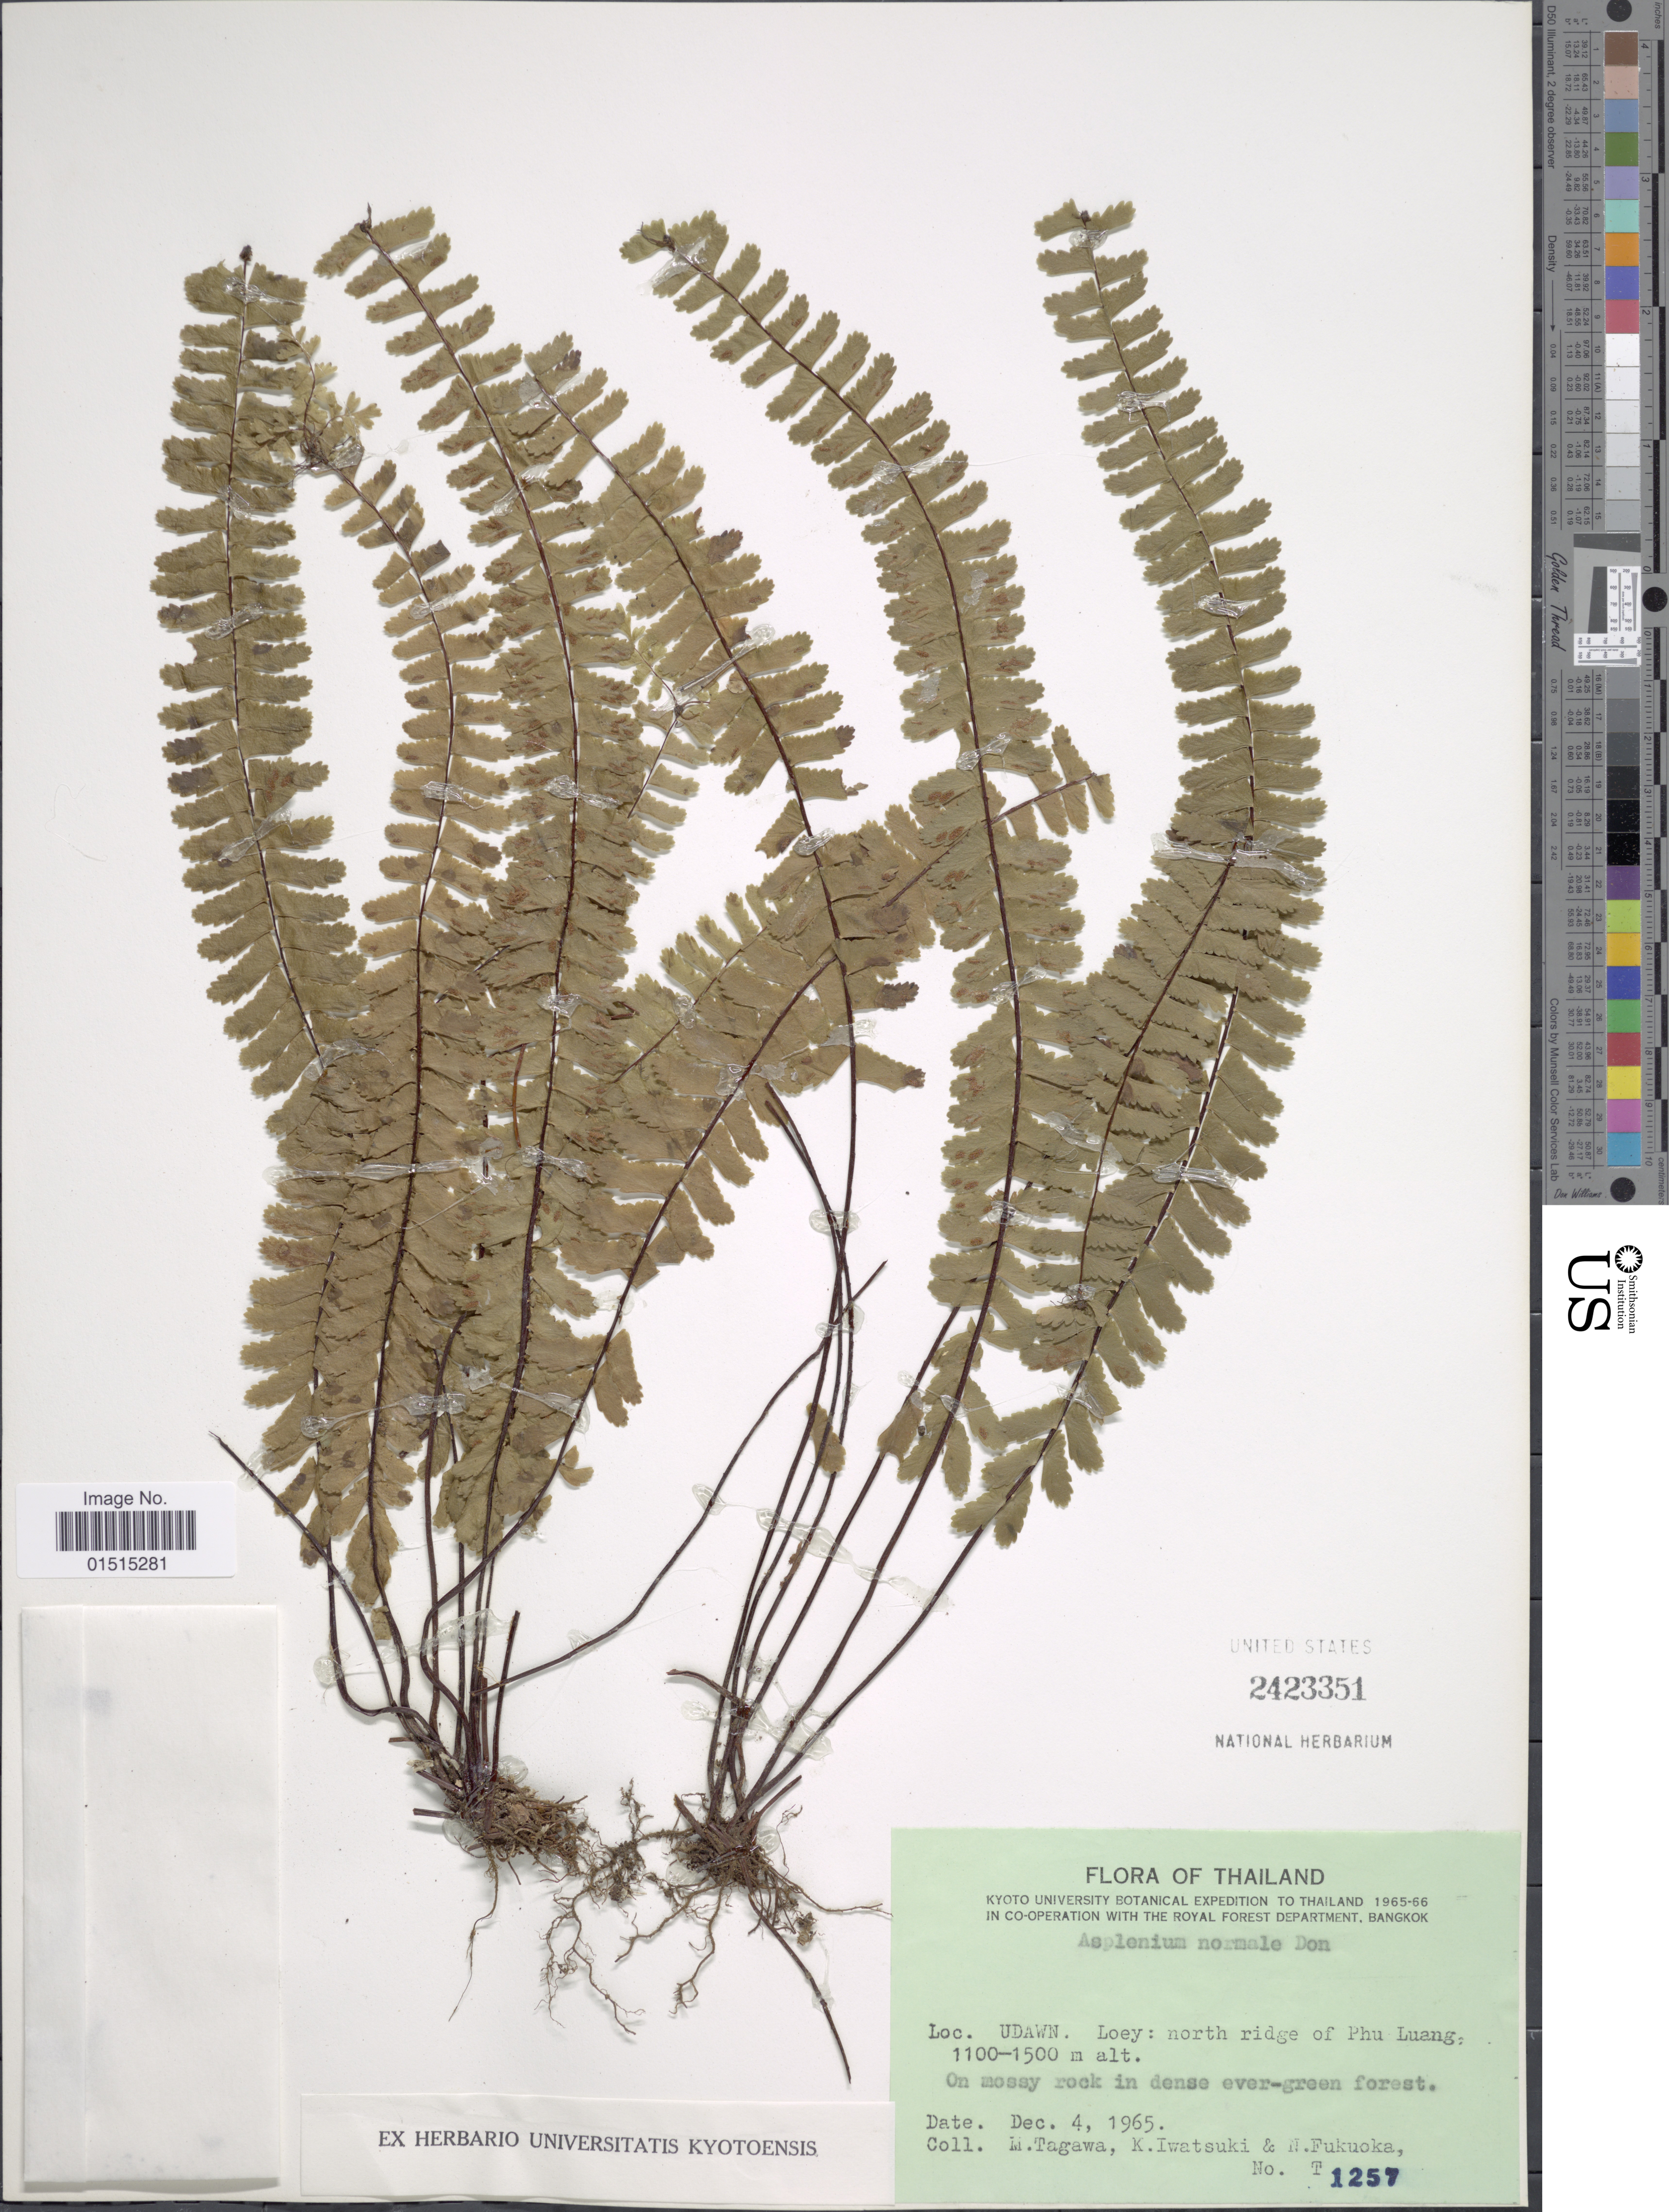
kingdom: Plantae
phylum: Tracheophyta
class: Polypodiopsida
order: Polypodiales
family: Aspleniaceae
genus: Asplenium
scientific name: Asplenium normale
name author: D. Don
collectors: M. Tagawa, K. Iwatsuki & N. Fukuoka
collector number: T1257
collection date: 1965-12-04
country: Thailand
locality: Udawn. Loey: north ridge of Phu Luang; on mossy rock in dense ever green forest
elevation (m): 1100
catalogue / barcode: US 2423351